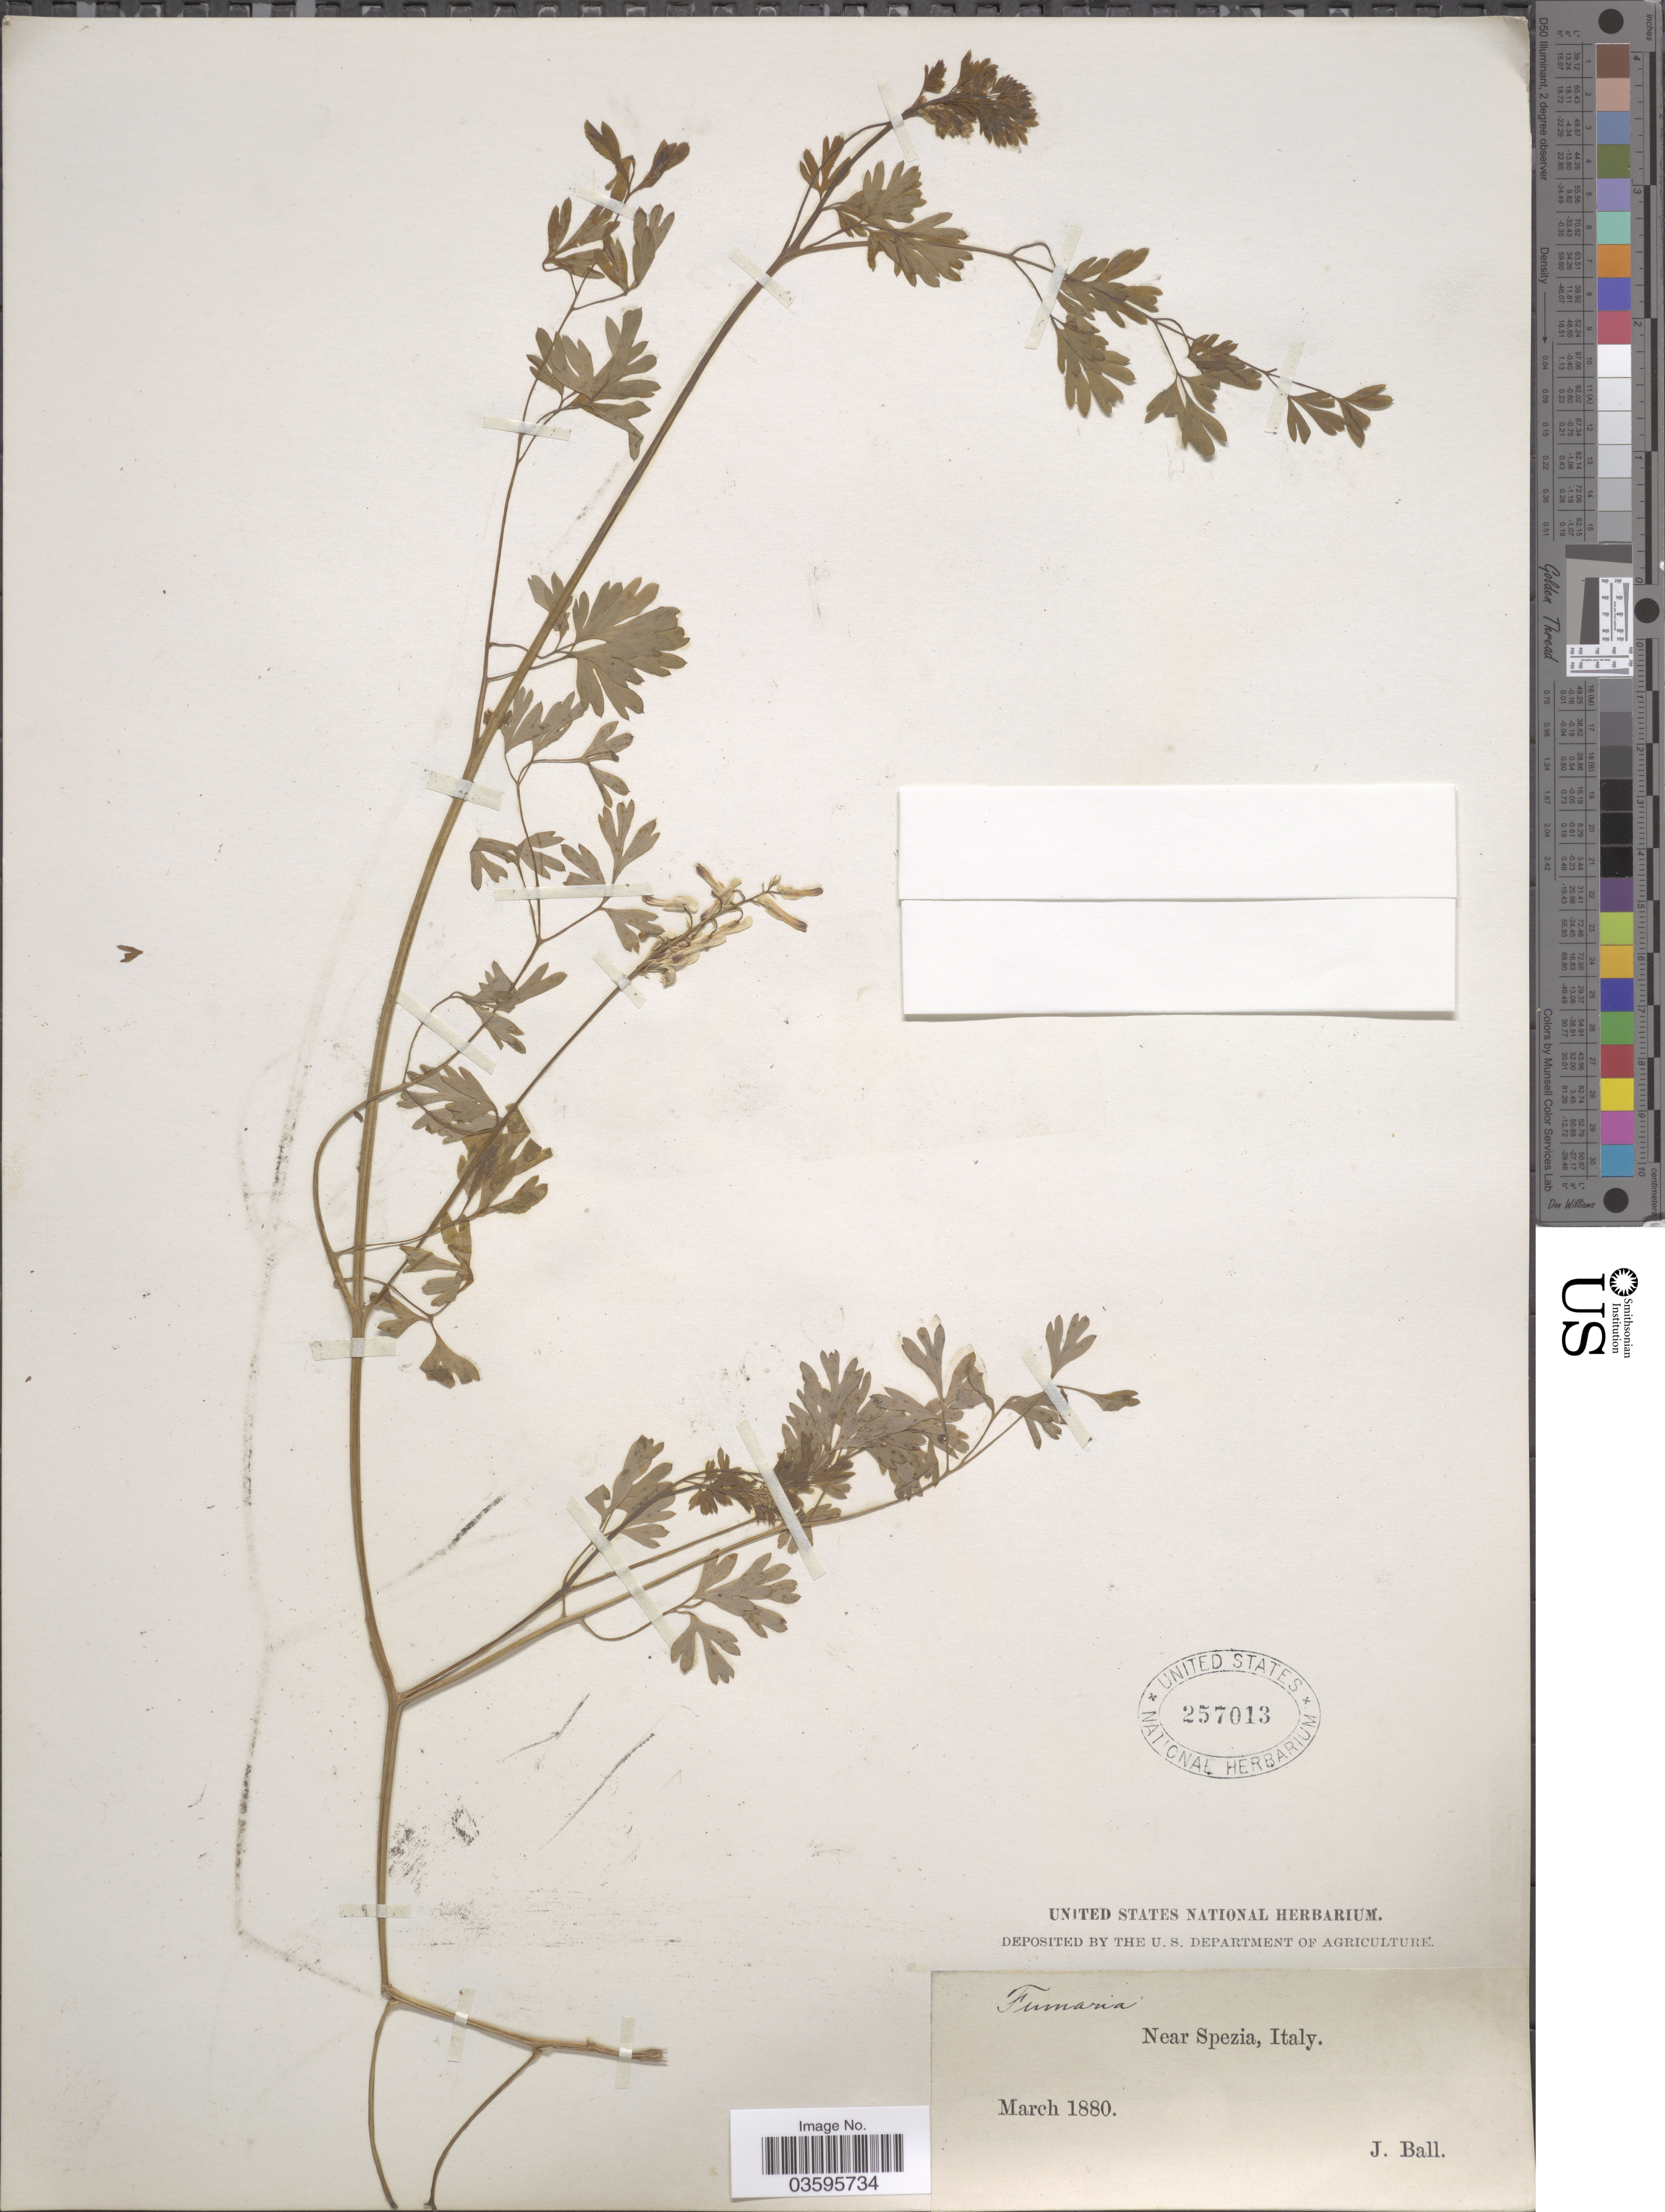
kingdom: Plantae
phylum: Tracheophyta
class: Magnoliopsida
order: Ranunculales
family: Papaveraceae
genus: Fumaria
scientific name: Fumaria sp.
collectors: J. Ball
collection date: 1880-03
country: Italy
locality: Near Spezia.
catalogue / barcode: US 257013